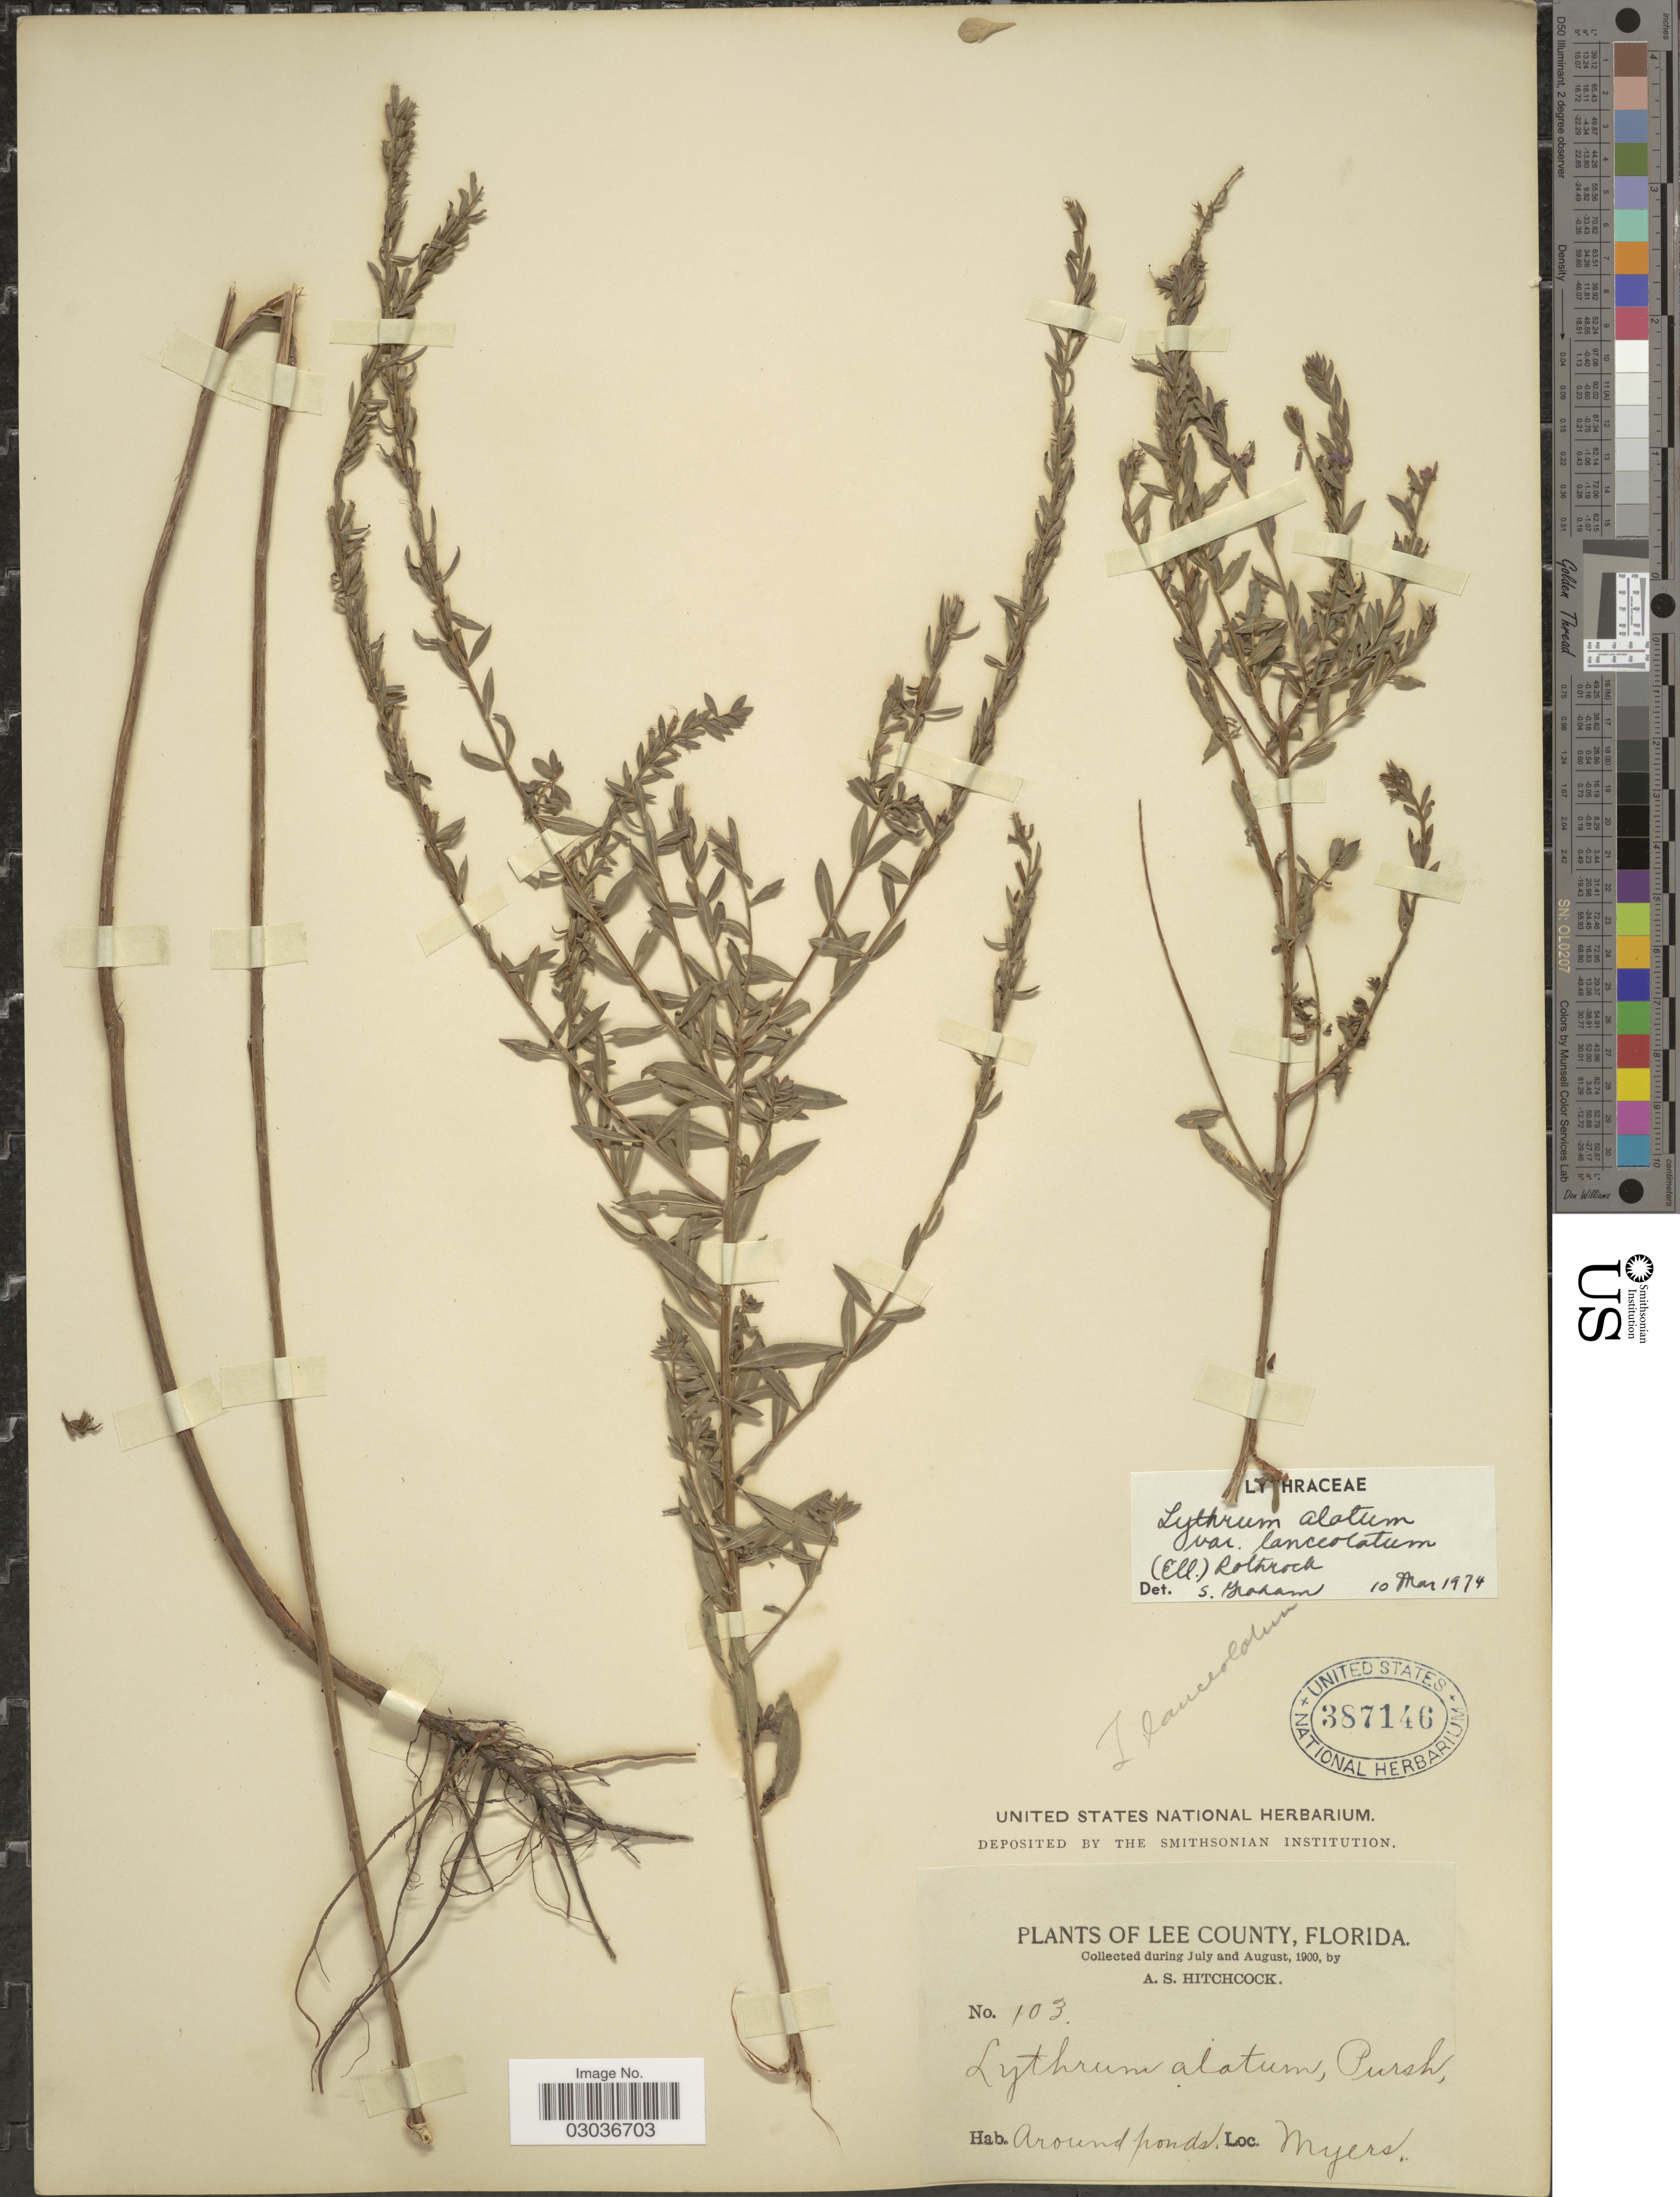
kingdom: Plantae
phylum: Tracheophyta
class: Magnoliopsida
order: Myrtales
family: Lythraceae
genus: Lythrum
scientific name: Lythrum alatum var. lanceolatum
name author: (Elliott) A. Gray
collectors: A. S. Hitchcock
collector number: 103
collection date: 1900-07/1900-08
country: United States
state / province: Florida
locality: Lee County, Myers.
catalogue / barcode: US 387146